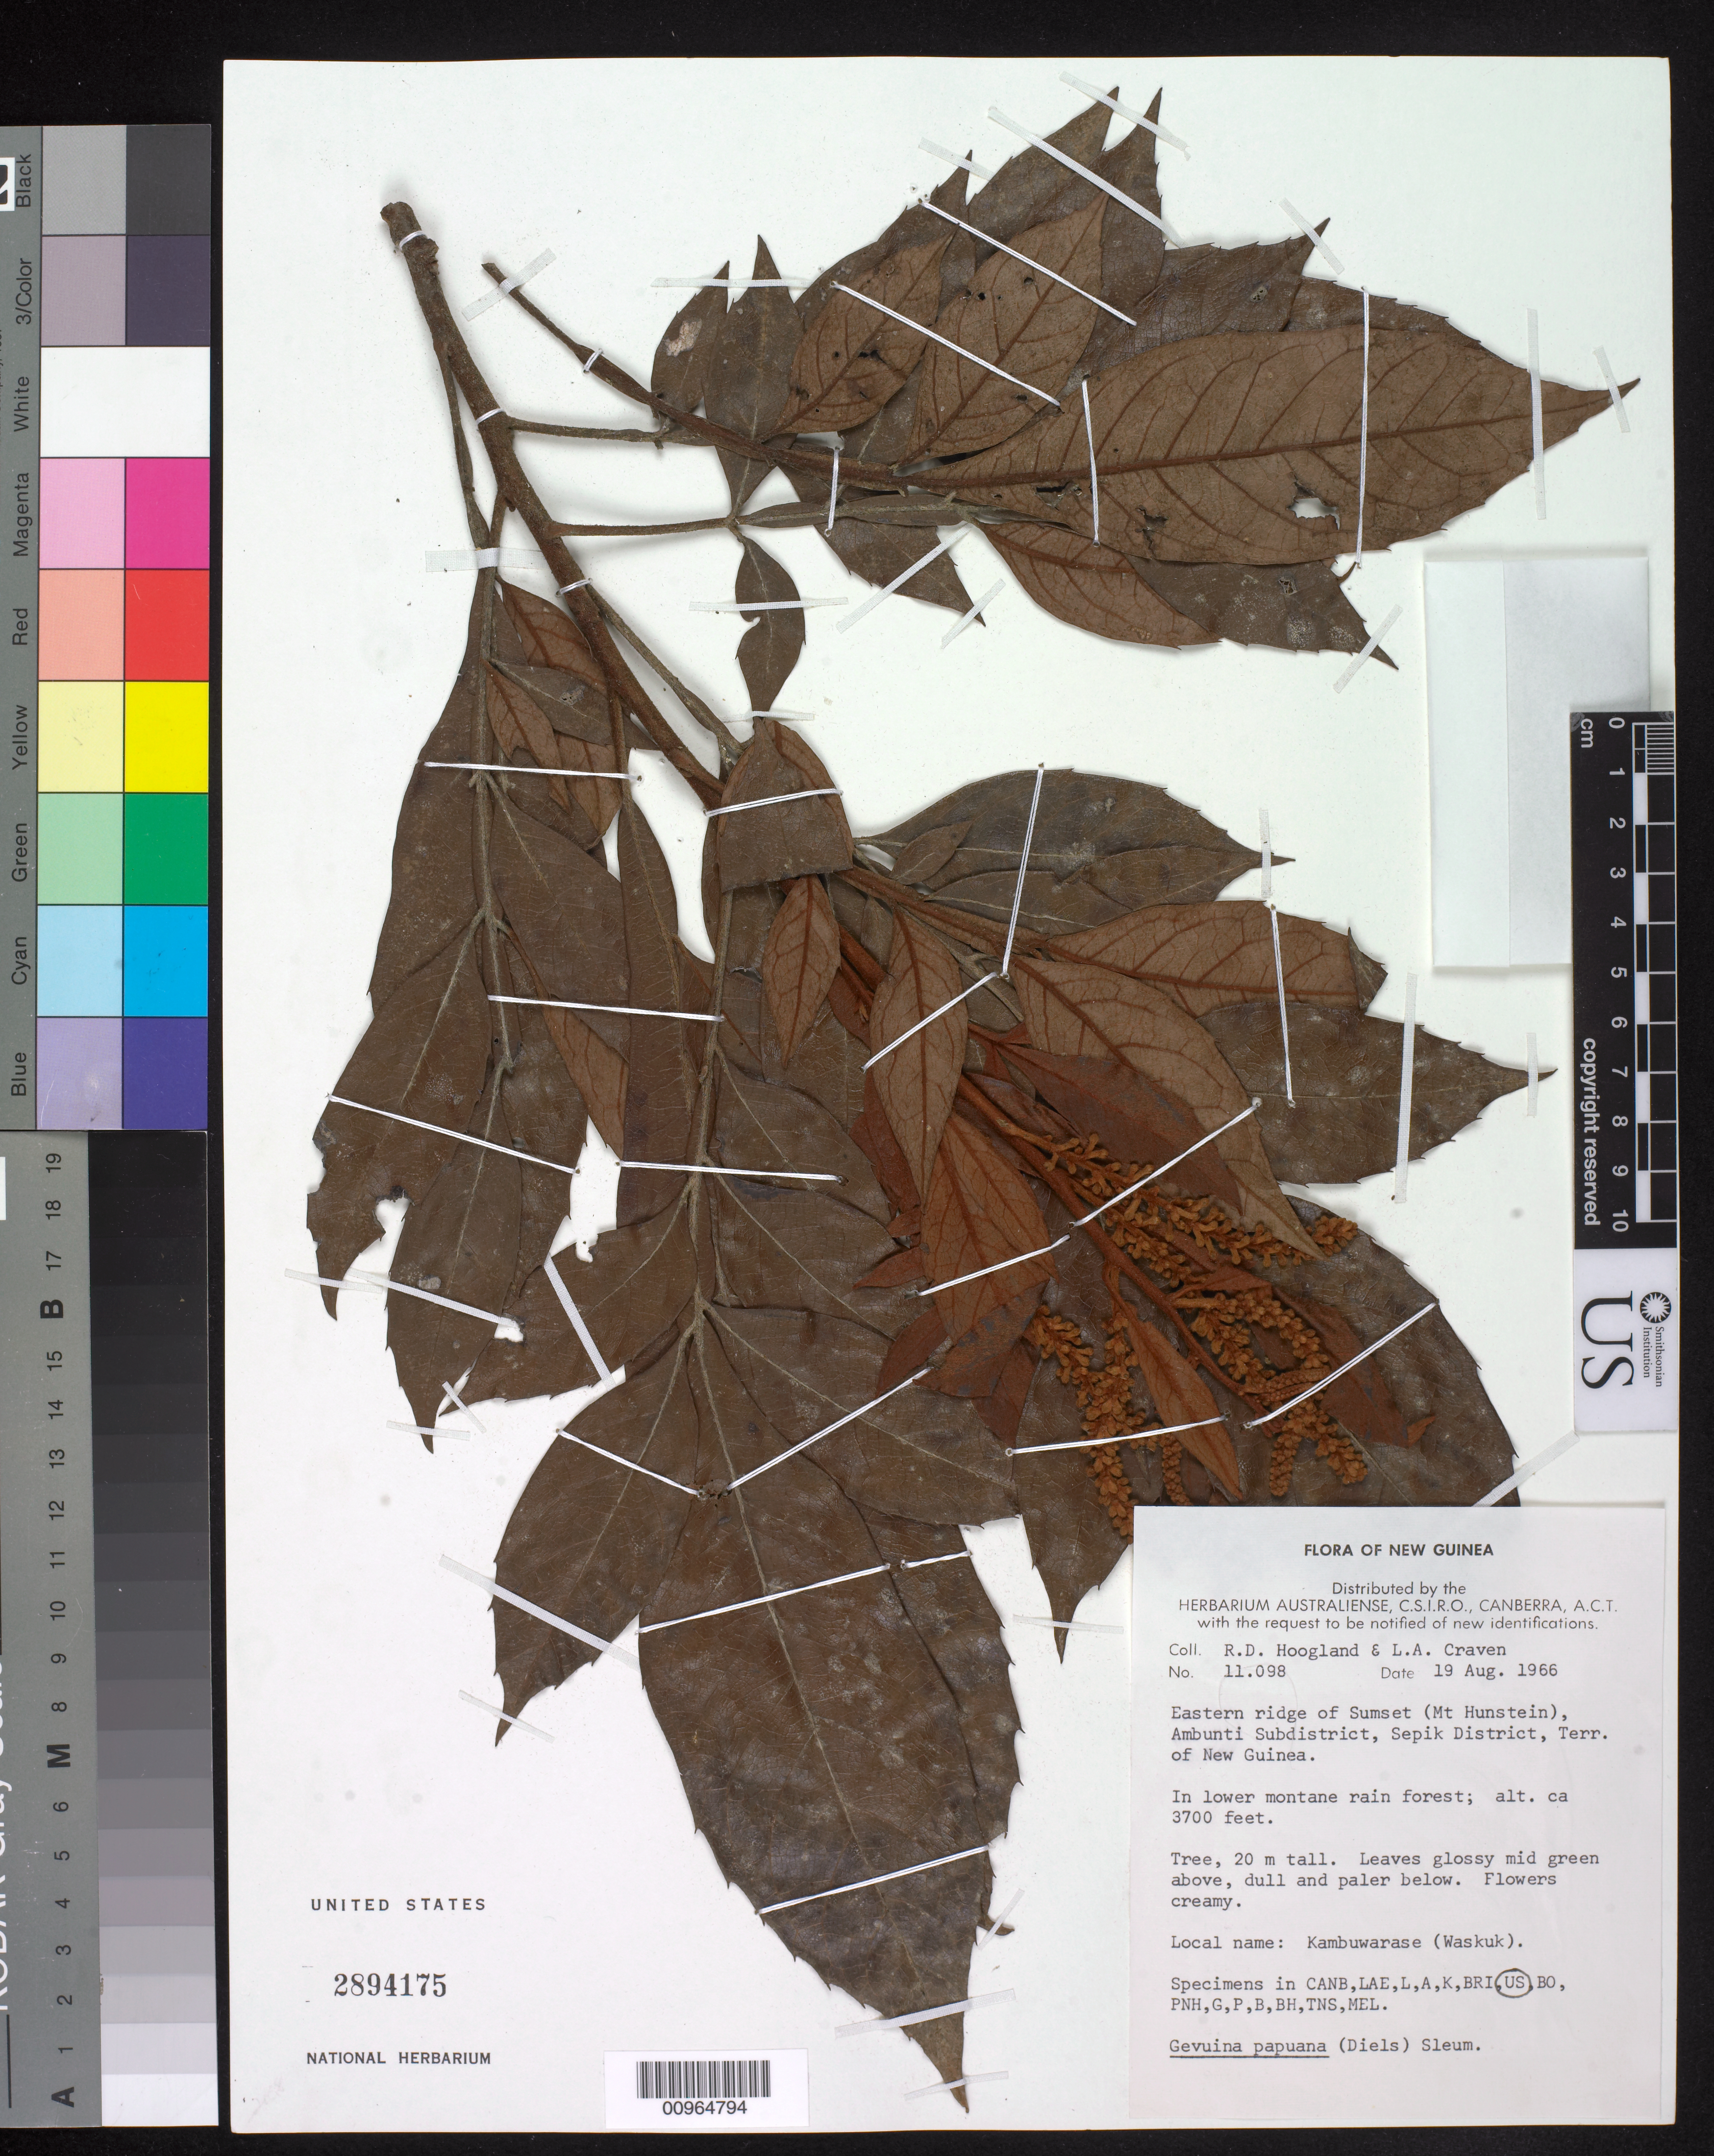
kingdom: Plantae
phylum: Tracheophyta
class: Magnoliopsida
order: Proteales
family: Proteaceae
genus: Bleasdalea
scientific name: Bleasdalea papuana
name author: (Diels) Domin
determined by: Strong, Mark T., (BOT), Smithsonian Institution - National Museum of Natural History (UNITED STATES)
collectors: R. D. Hoogland & L. A. Craven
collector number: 11098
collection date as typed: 19 Aug 1966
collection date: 1966-08-19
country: Papua New Guinea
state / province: East Sepik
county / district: Ambunti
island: New Guinea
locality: Eastern ridge of Sumset (Mt Hunstein); In lower montane rain forest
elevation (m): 1128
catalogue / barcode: US 2894175